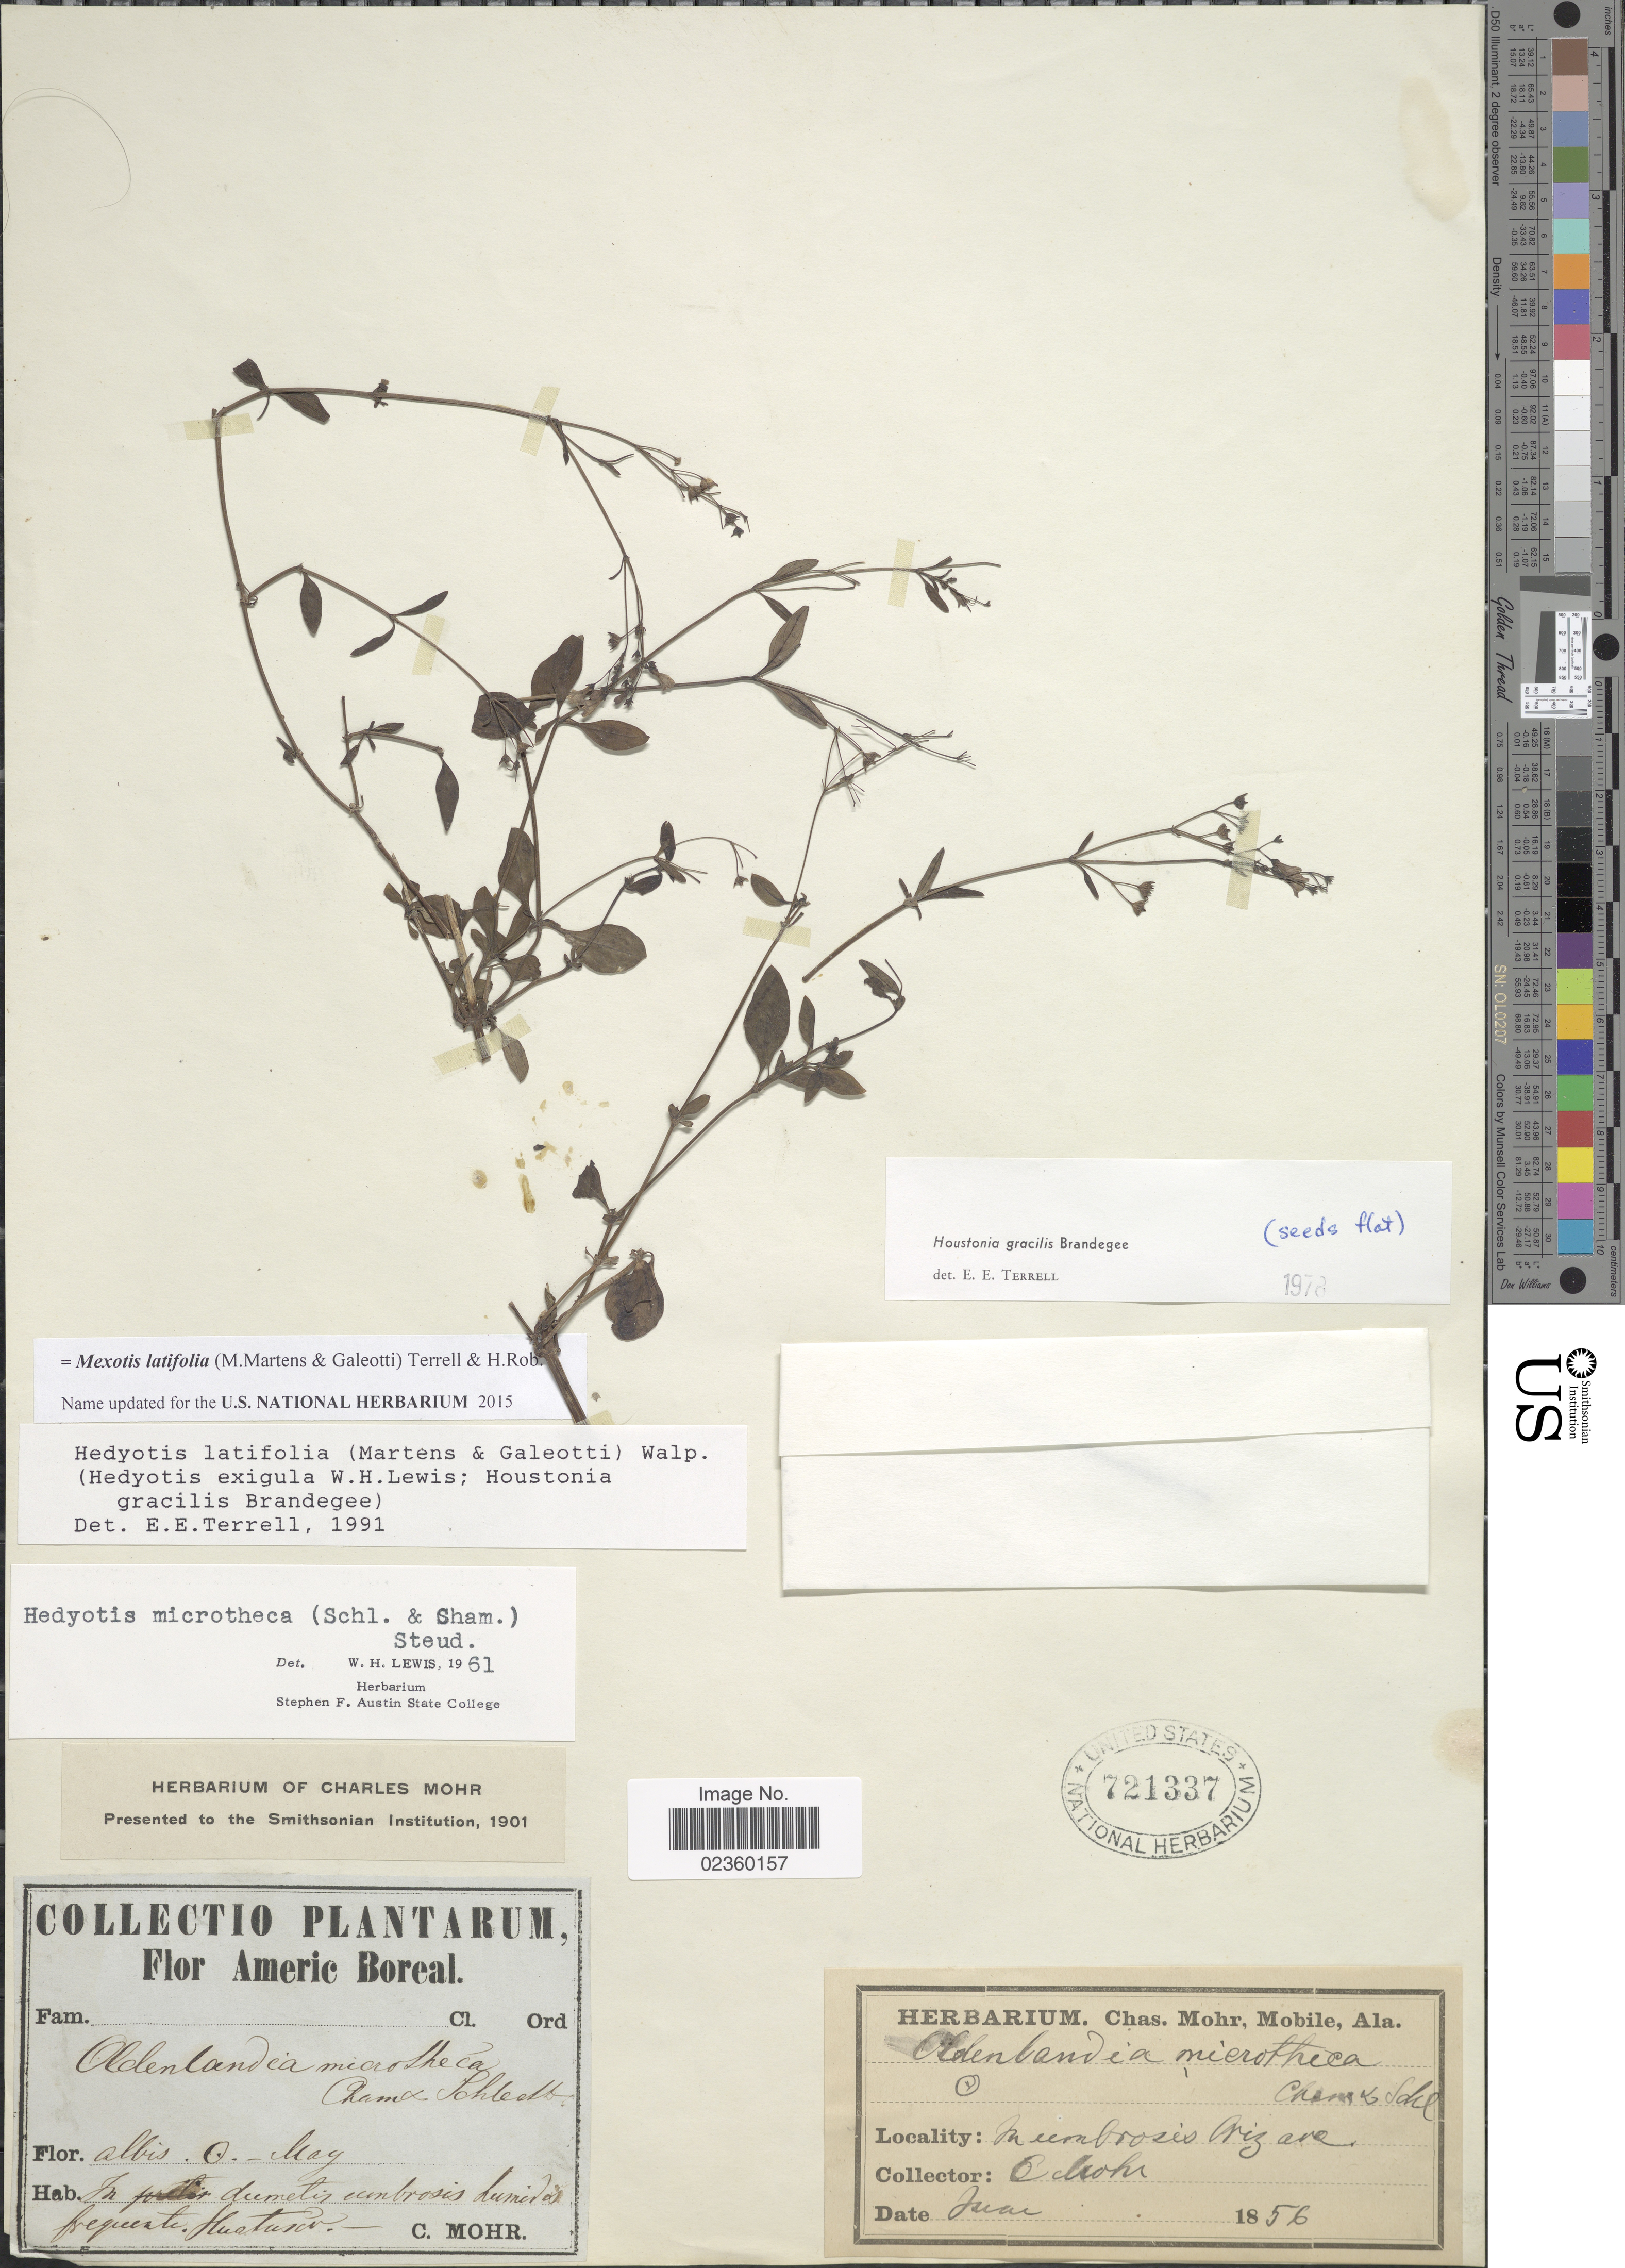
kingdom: Plantae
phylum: Tracheophyta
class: Magnoliopsida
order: Gentianales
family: Rubiaceae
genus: Mexotis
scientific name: Mexotis latifolia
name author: (M. Martens & Galeotti) Terrell & H. Rob.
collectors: C. T. Mohr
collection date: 1856-06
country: Mexico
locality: Huatusco. In umbrosis Orizava.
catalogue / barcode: US 721337